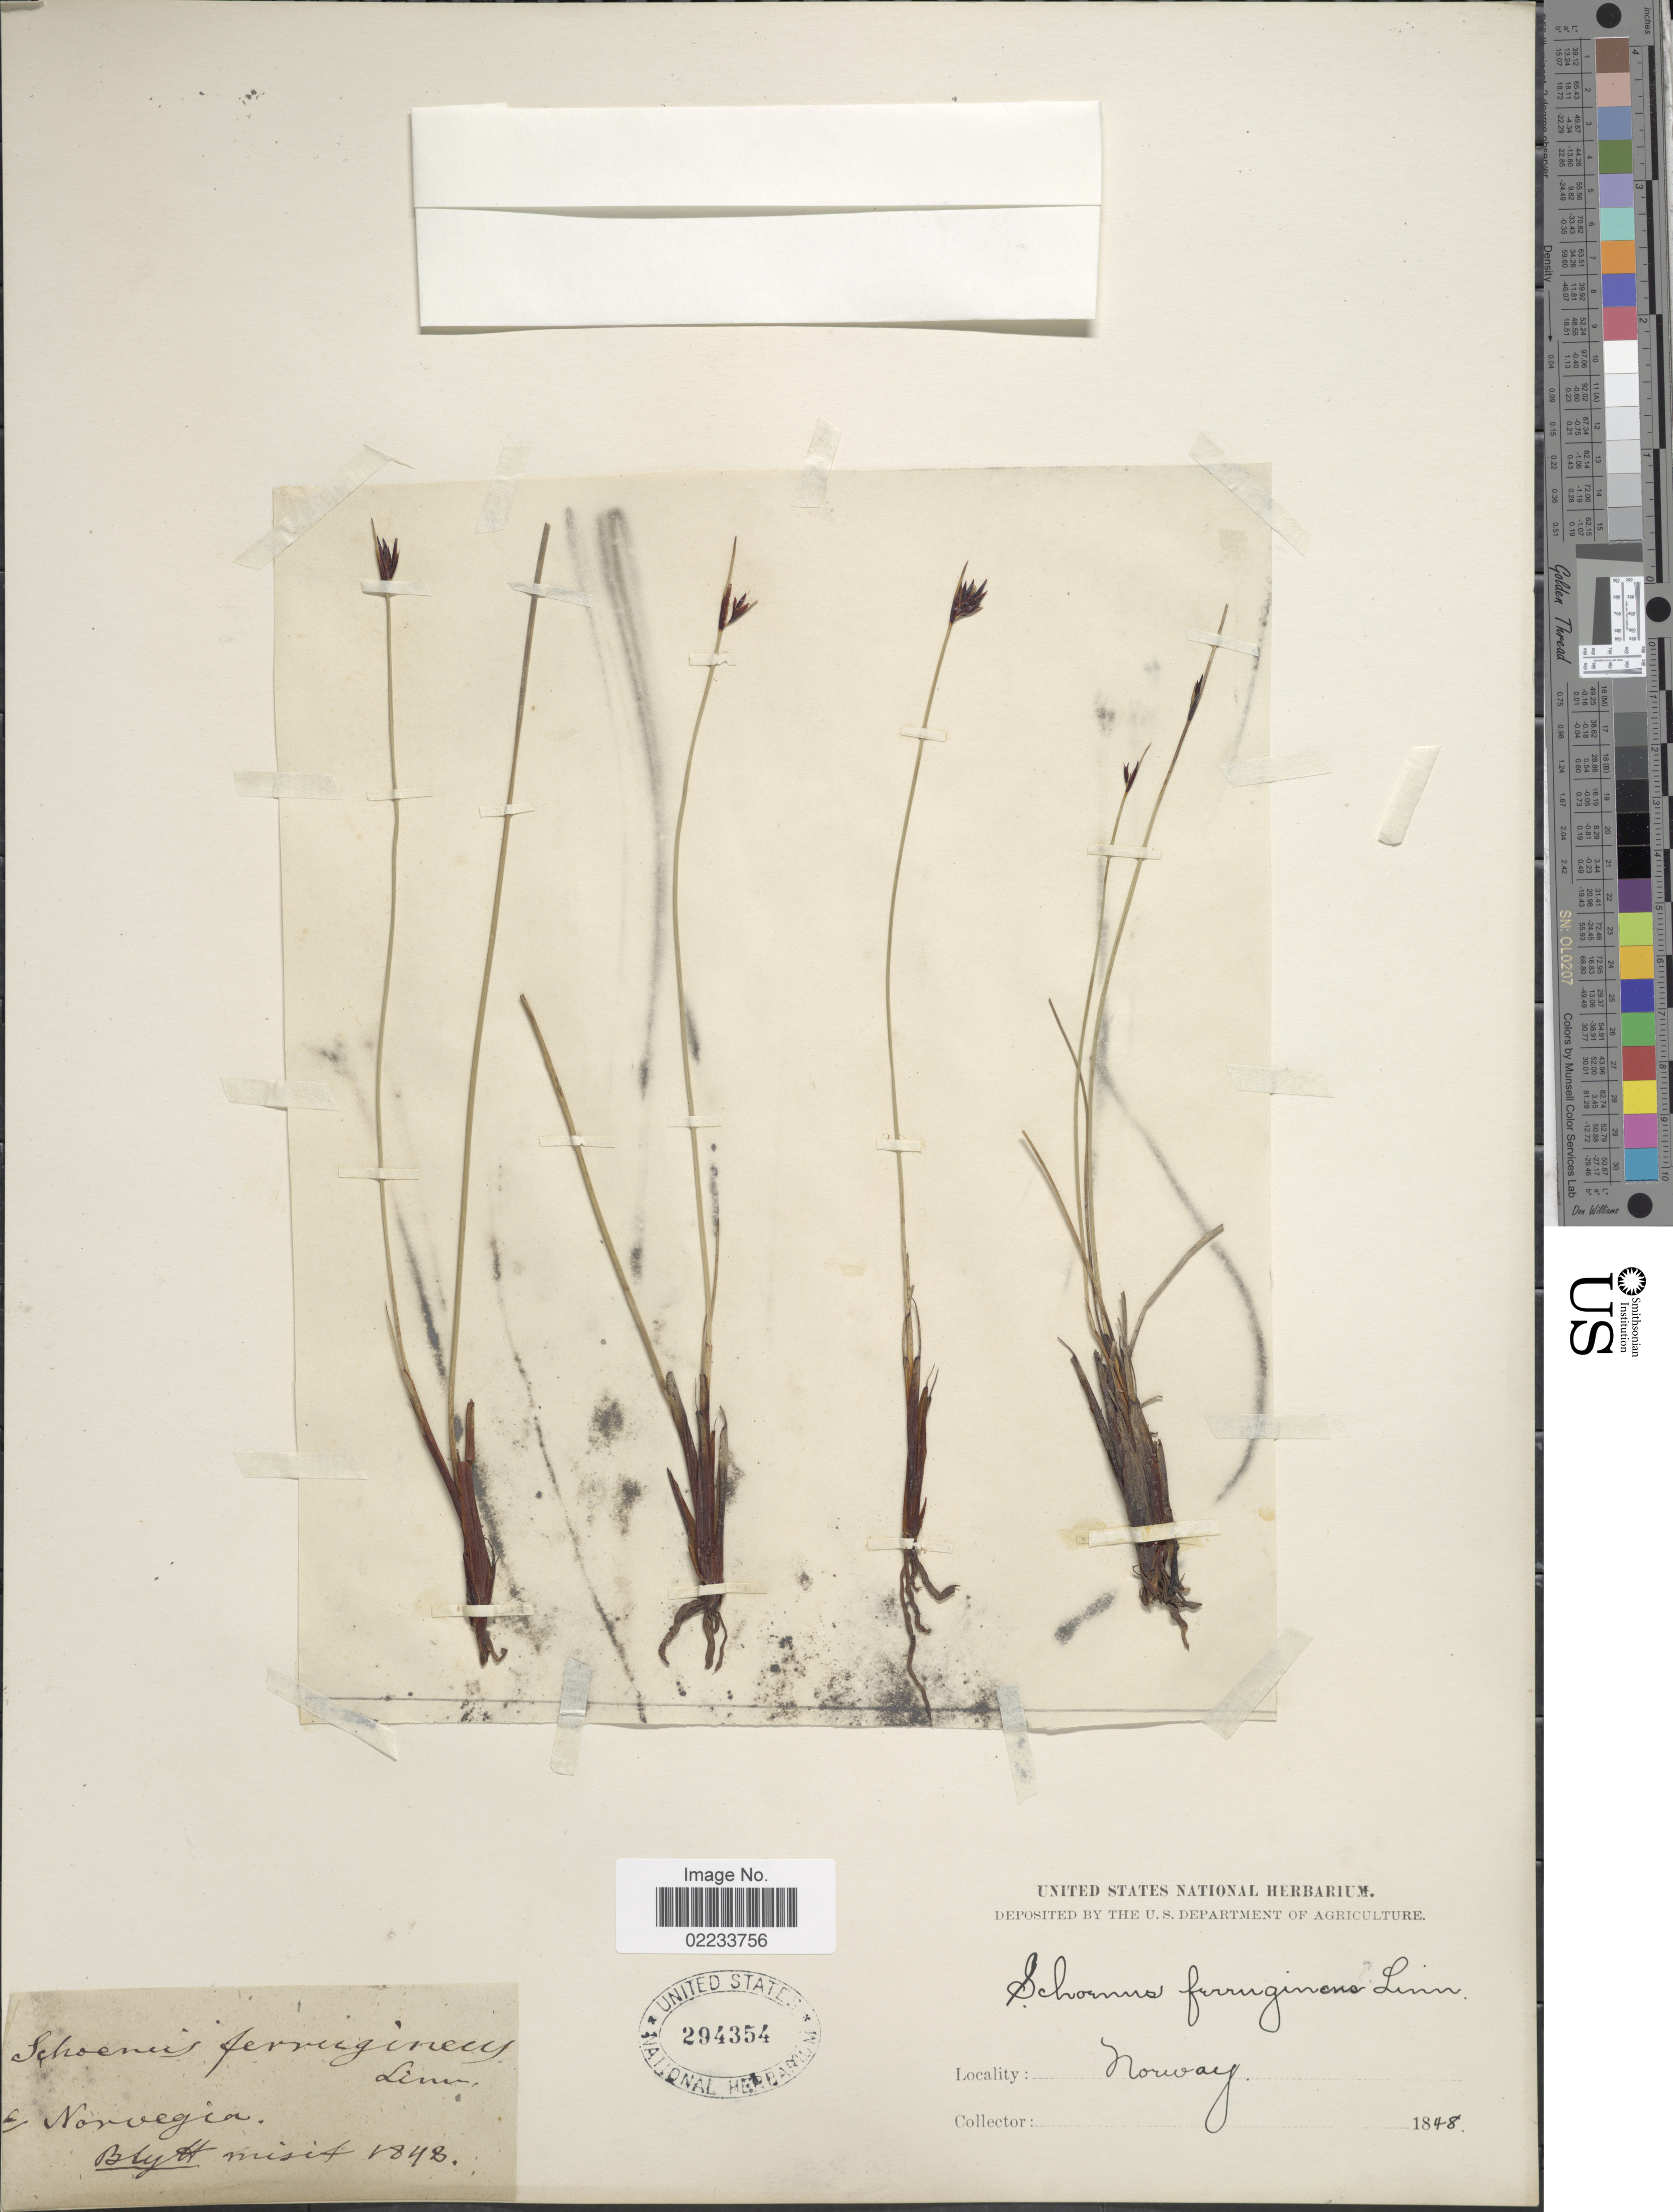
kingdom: Plantae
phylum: Tracheophyta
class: Liliopsida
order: Poales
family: Cyperaceae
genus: Schoenus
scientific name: Schoenus ferrugineus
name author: L.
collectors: ex herb. United States National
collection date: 1848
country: Norway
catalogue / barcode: US 294354